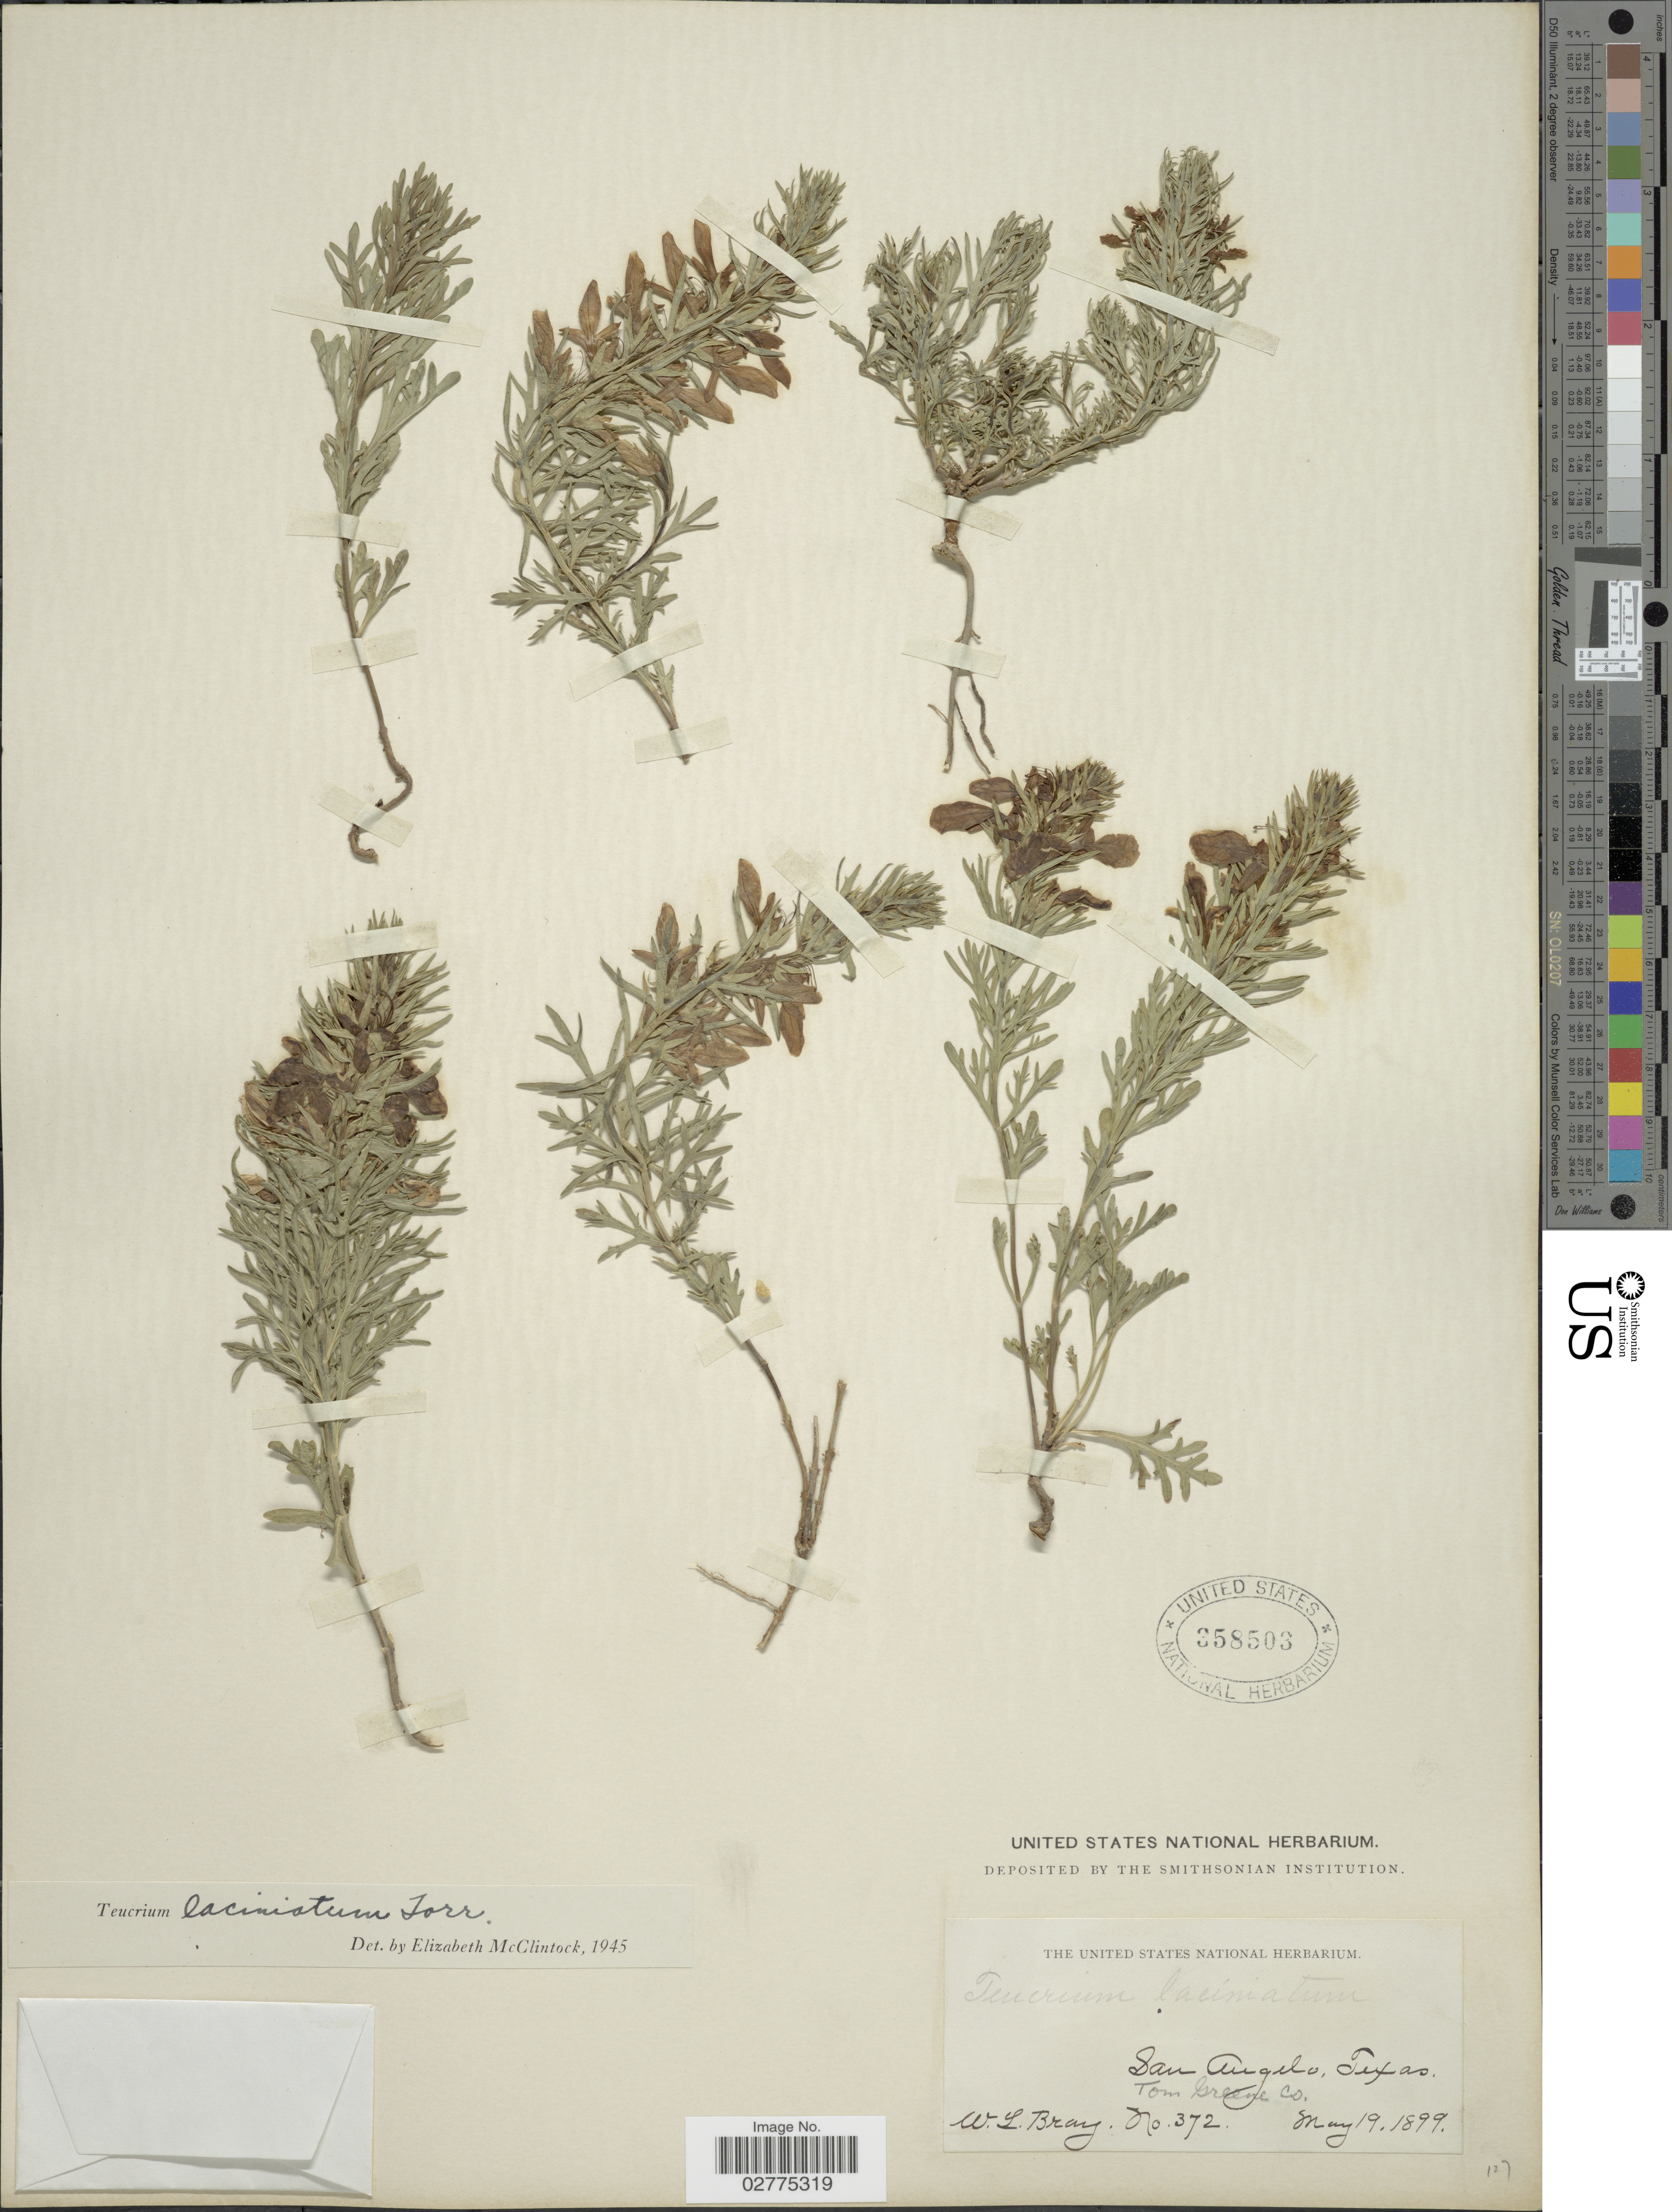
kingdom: Plantae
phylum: Tracheophyta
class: Magnoliopsida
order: Lamiales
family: Lamiaceae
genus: Teucrium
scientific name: Teucrium laciniatum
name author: Torr.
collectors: W. L. Bray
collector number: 372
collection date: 1899-05-19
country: United States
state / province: Texas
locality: San Angelo, Texas, Tom Greene Co.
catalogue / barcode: US 358503